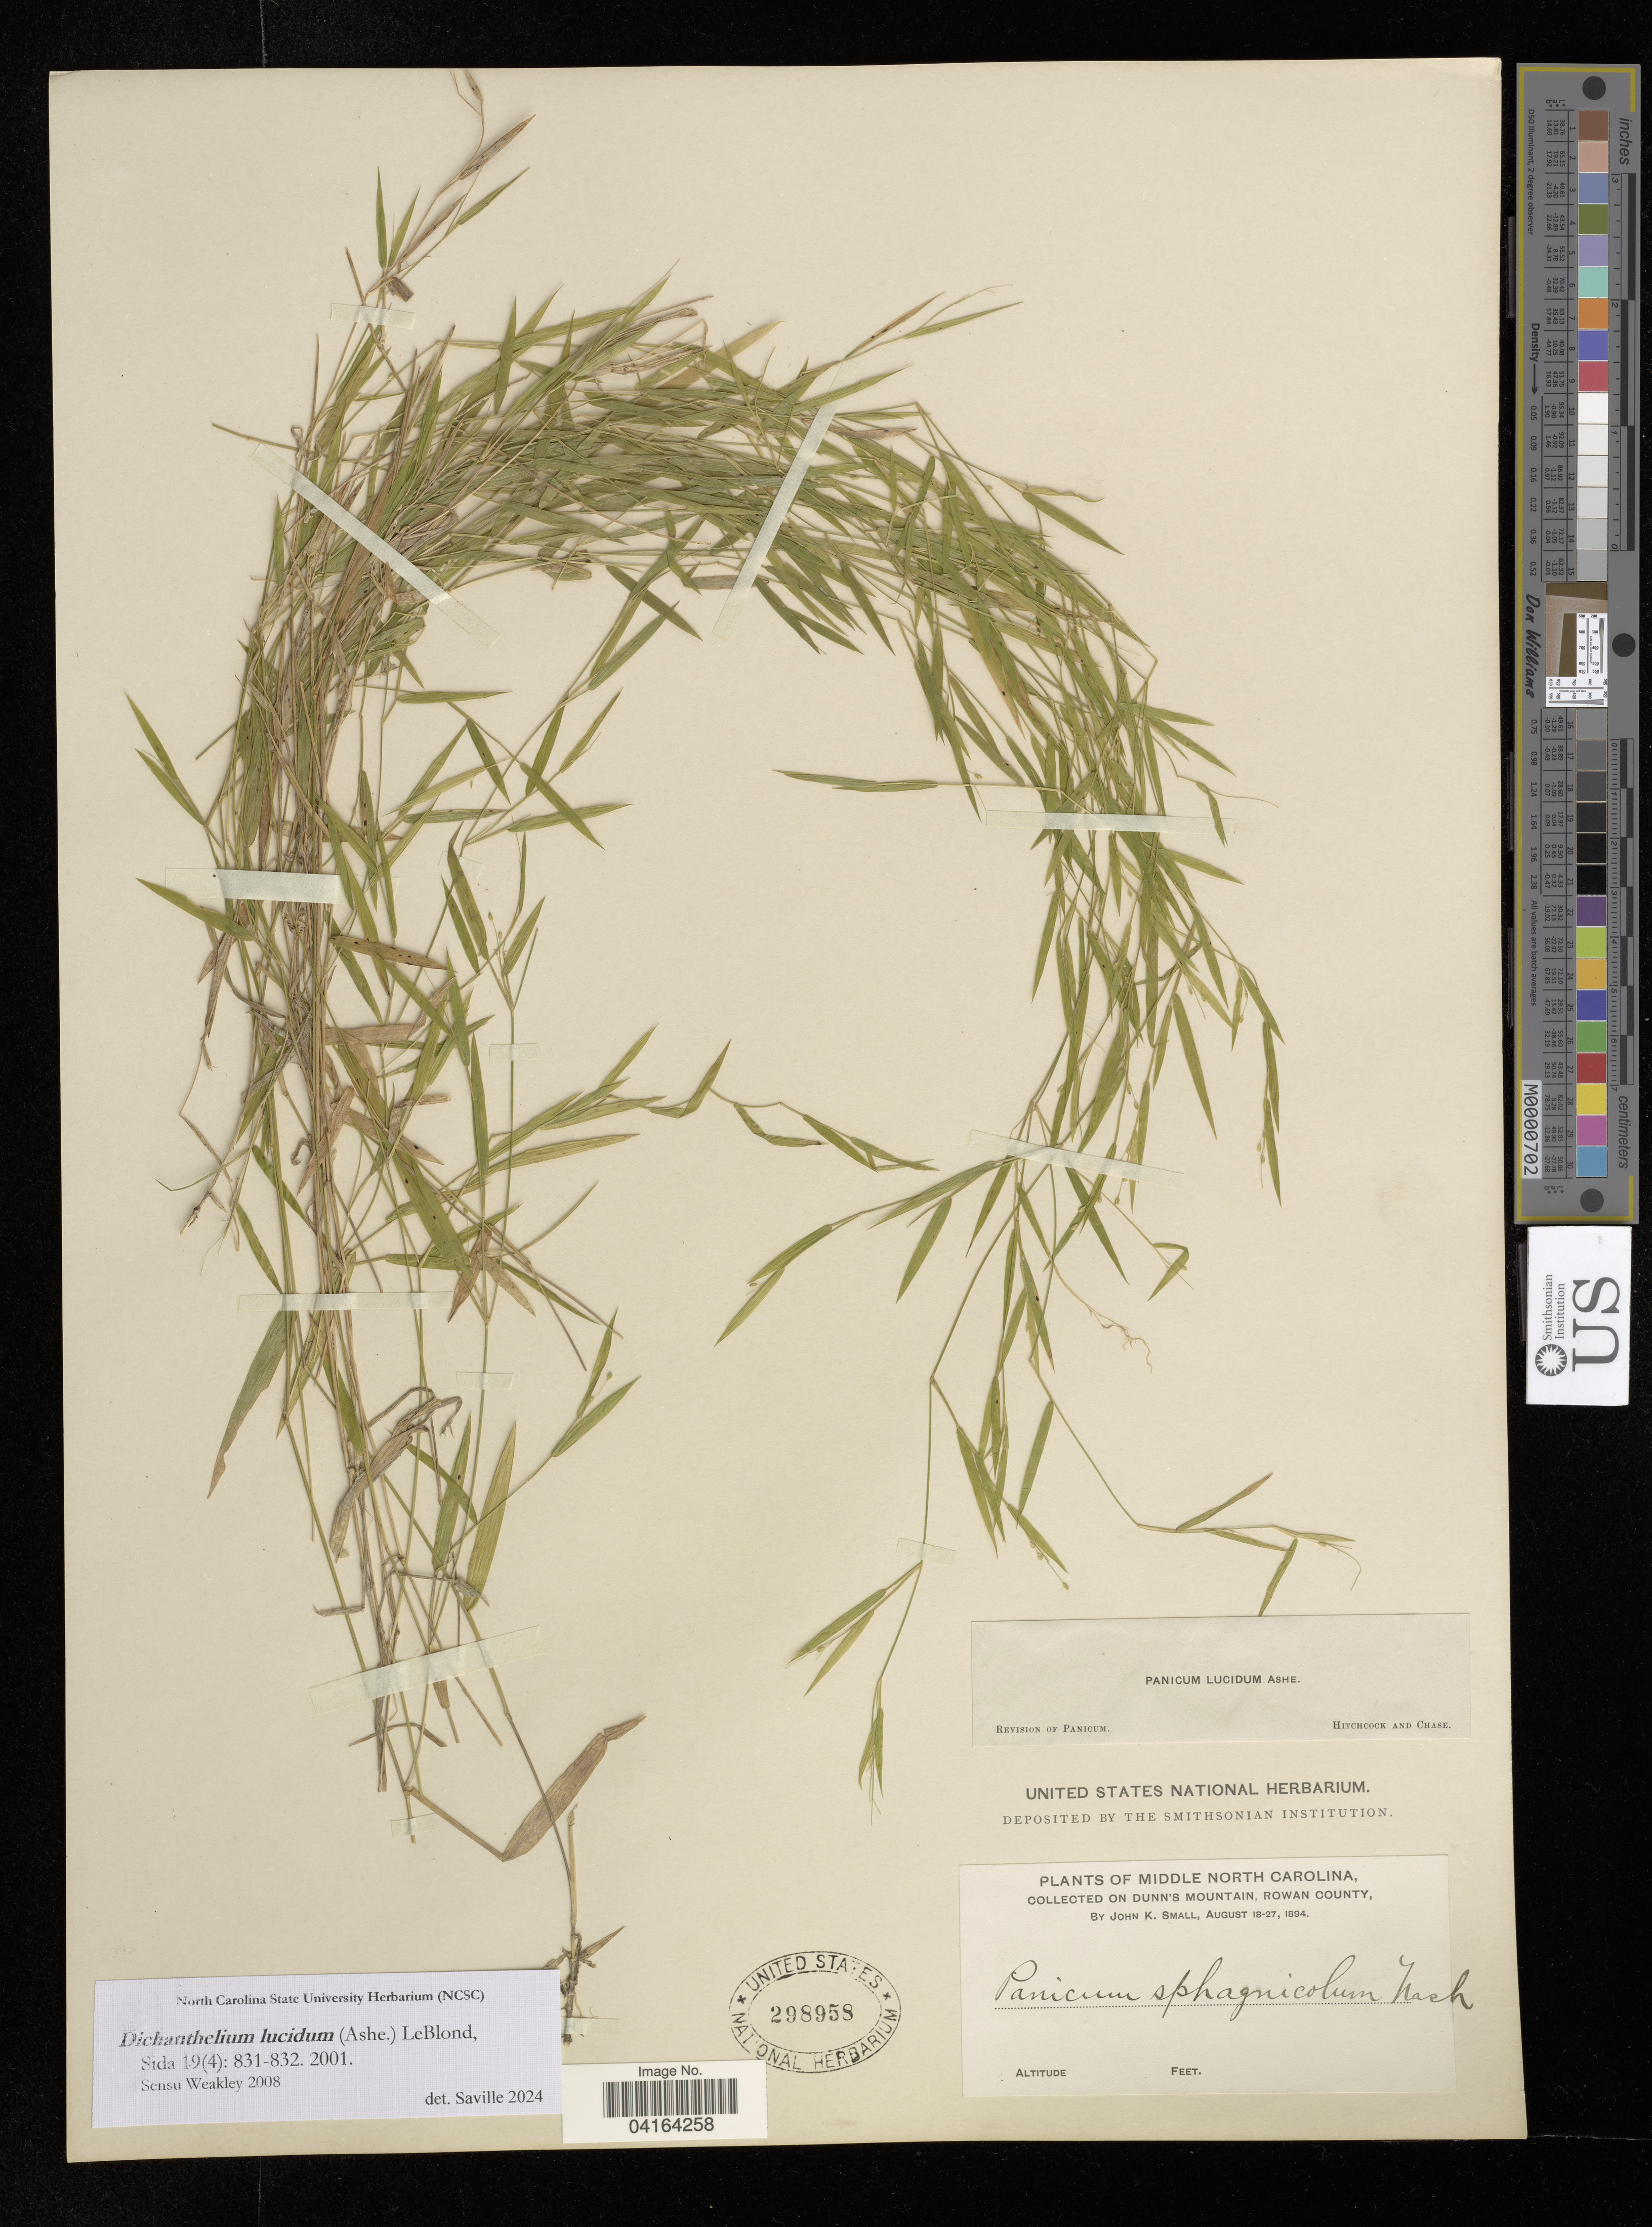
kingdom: Plantae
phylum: Tracheophyta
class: Liliopsida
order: Poales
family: Poaceae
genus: Dichanthelium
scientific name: Dichanthelium lucidum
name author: (Ashe) LeBlond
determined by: Saville, A. C., (NCSC), North Carolina State University (UNITED STATES)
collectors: J. K. Small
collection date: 1894-08-18/1894-08-27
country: United States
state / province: North Carolina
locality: Middle North Carolina, Collecton on Dunn's Mountain, Rowan County.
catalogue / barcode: US 298958